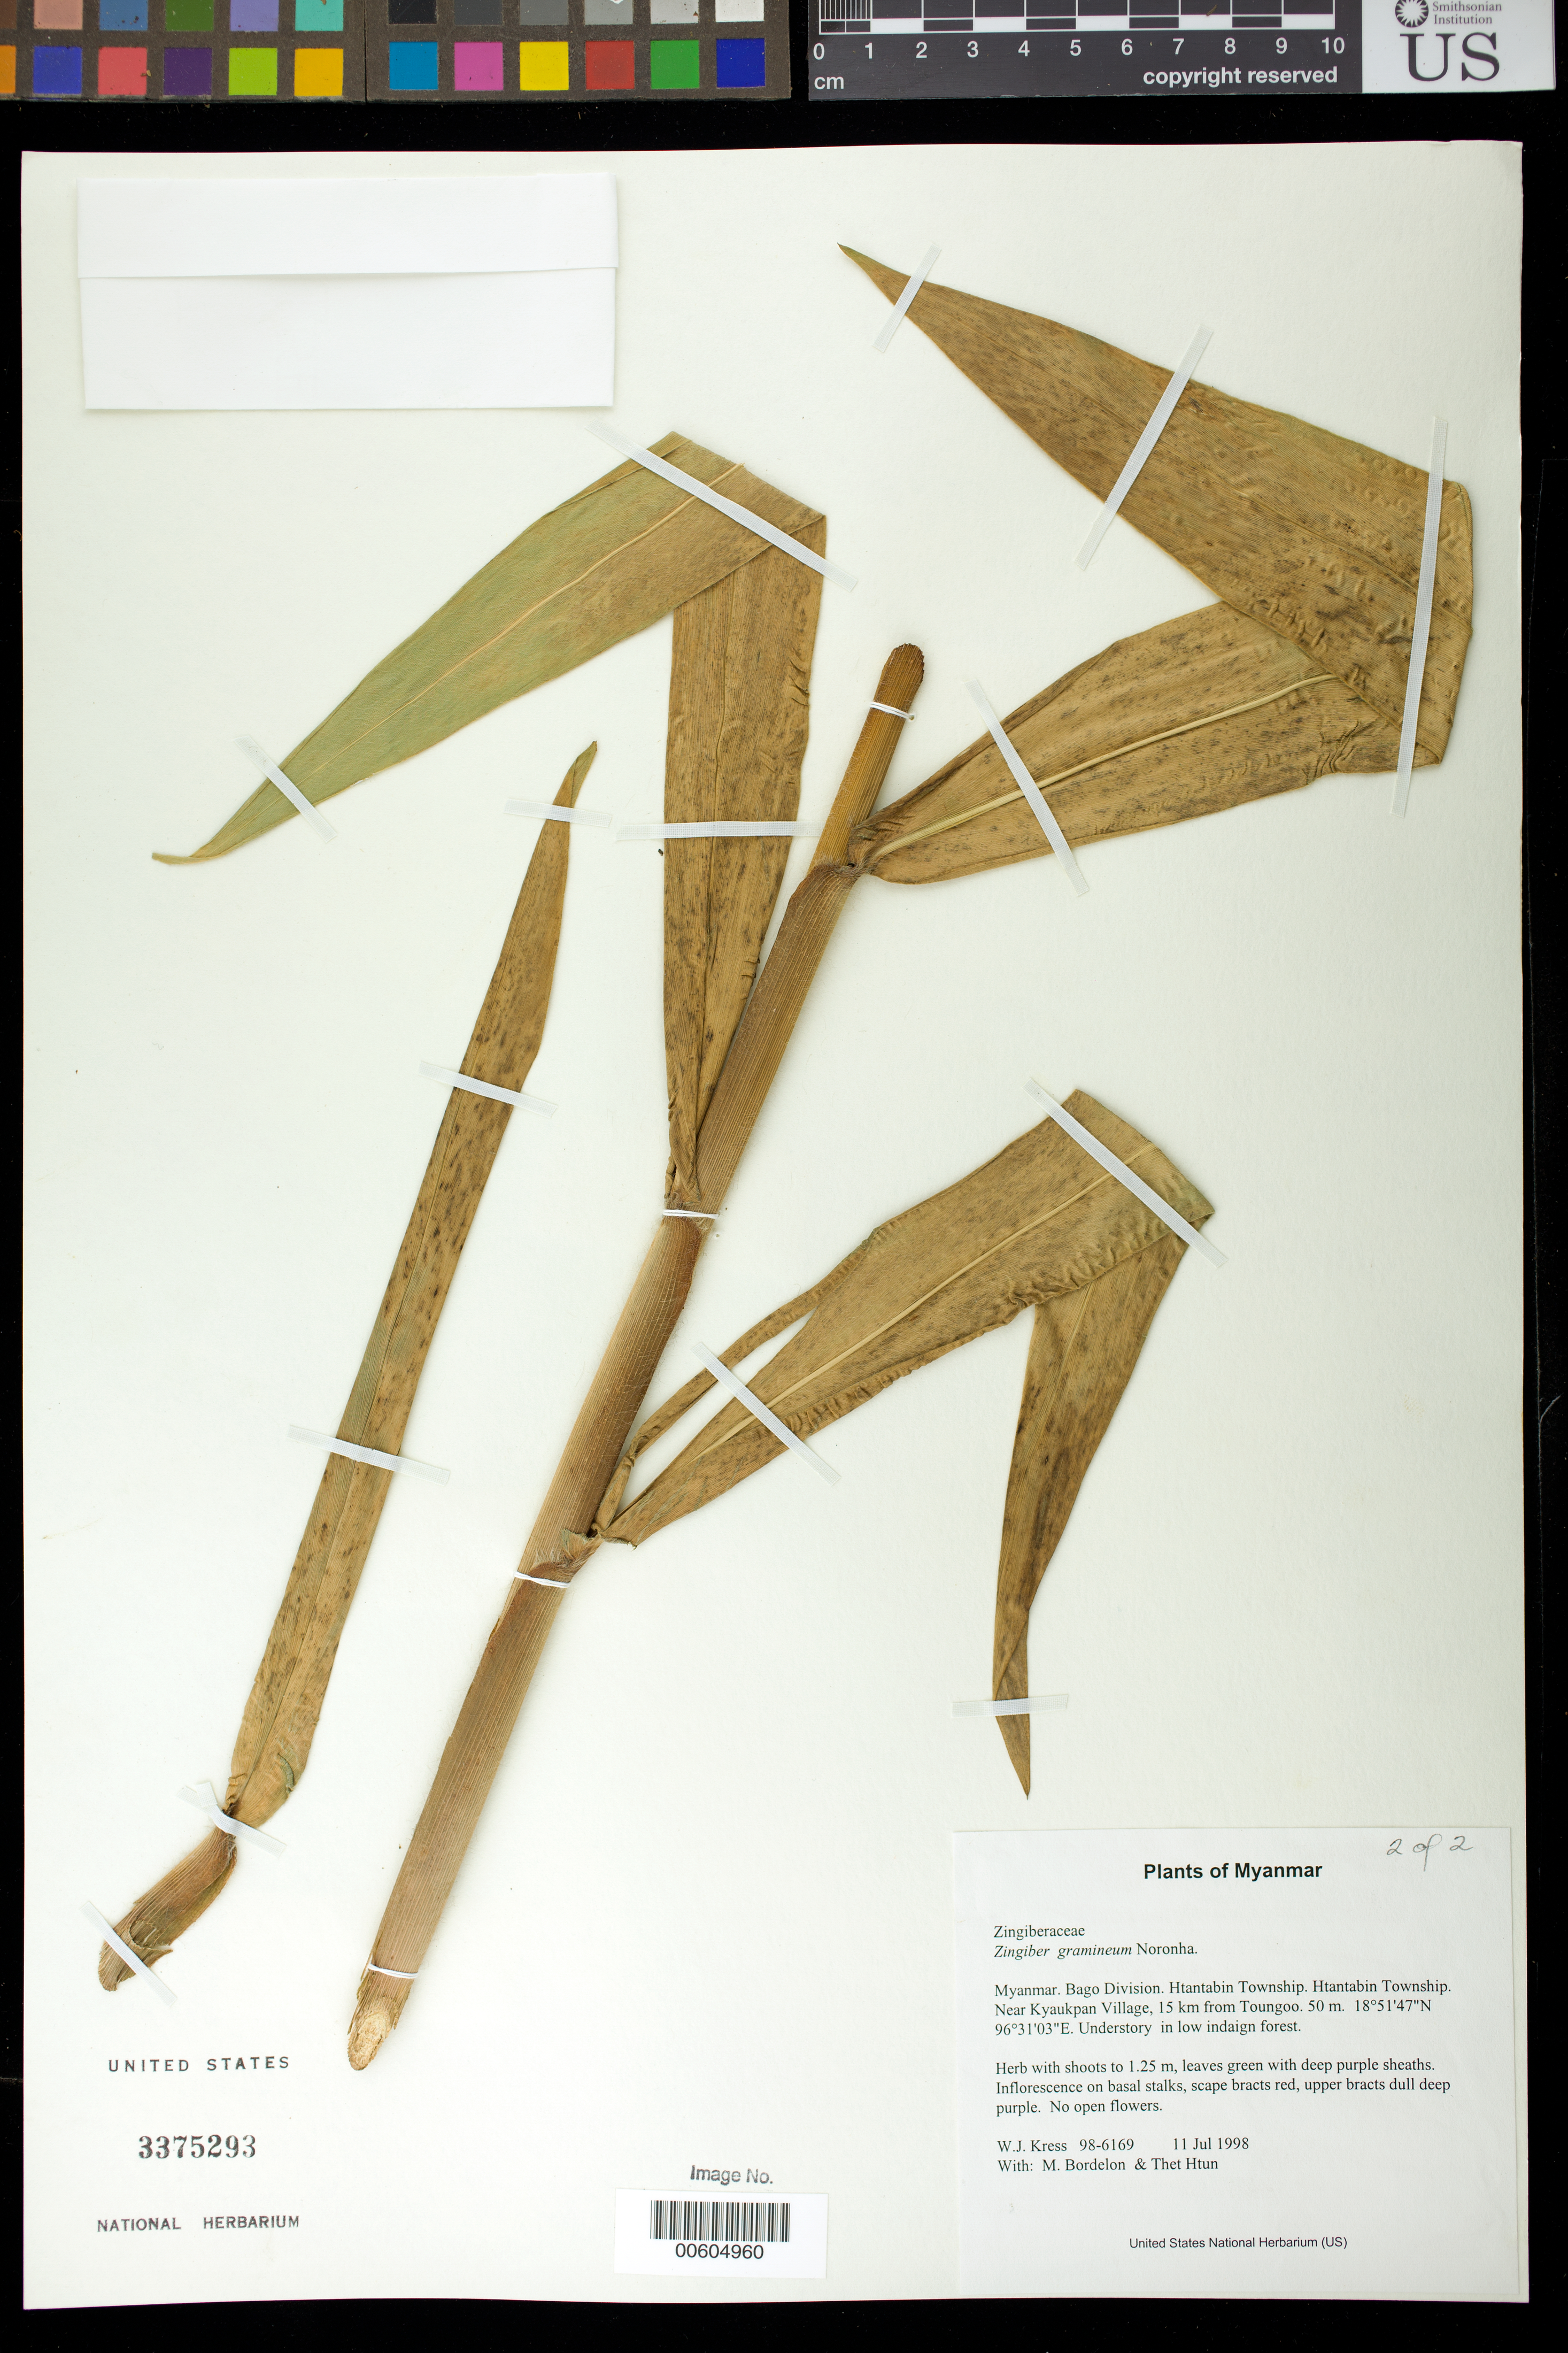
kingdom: Plantae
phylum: Tracheophyta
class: Liliopsida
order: Zingiberales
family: Zingiberaceae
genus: Zingiber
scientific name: Zingiber gramineum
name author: Noronha ex Blume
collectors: W. J. Kress, M. Bordelon & Thet Htun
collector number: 98-6169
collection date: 1998-07-11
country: Myanmar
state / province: Bago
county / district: Htantabin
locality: Htantabin Township. Near Kyaukpan Village, 15 km from Toungoo.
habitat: Understory in low indaign forest.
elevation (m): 50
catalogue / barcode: US 3375293